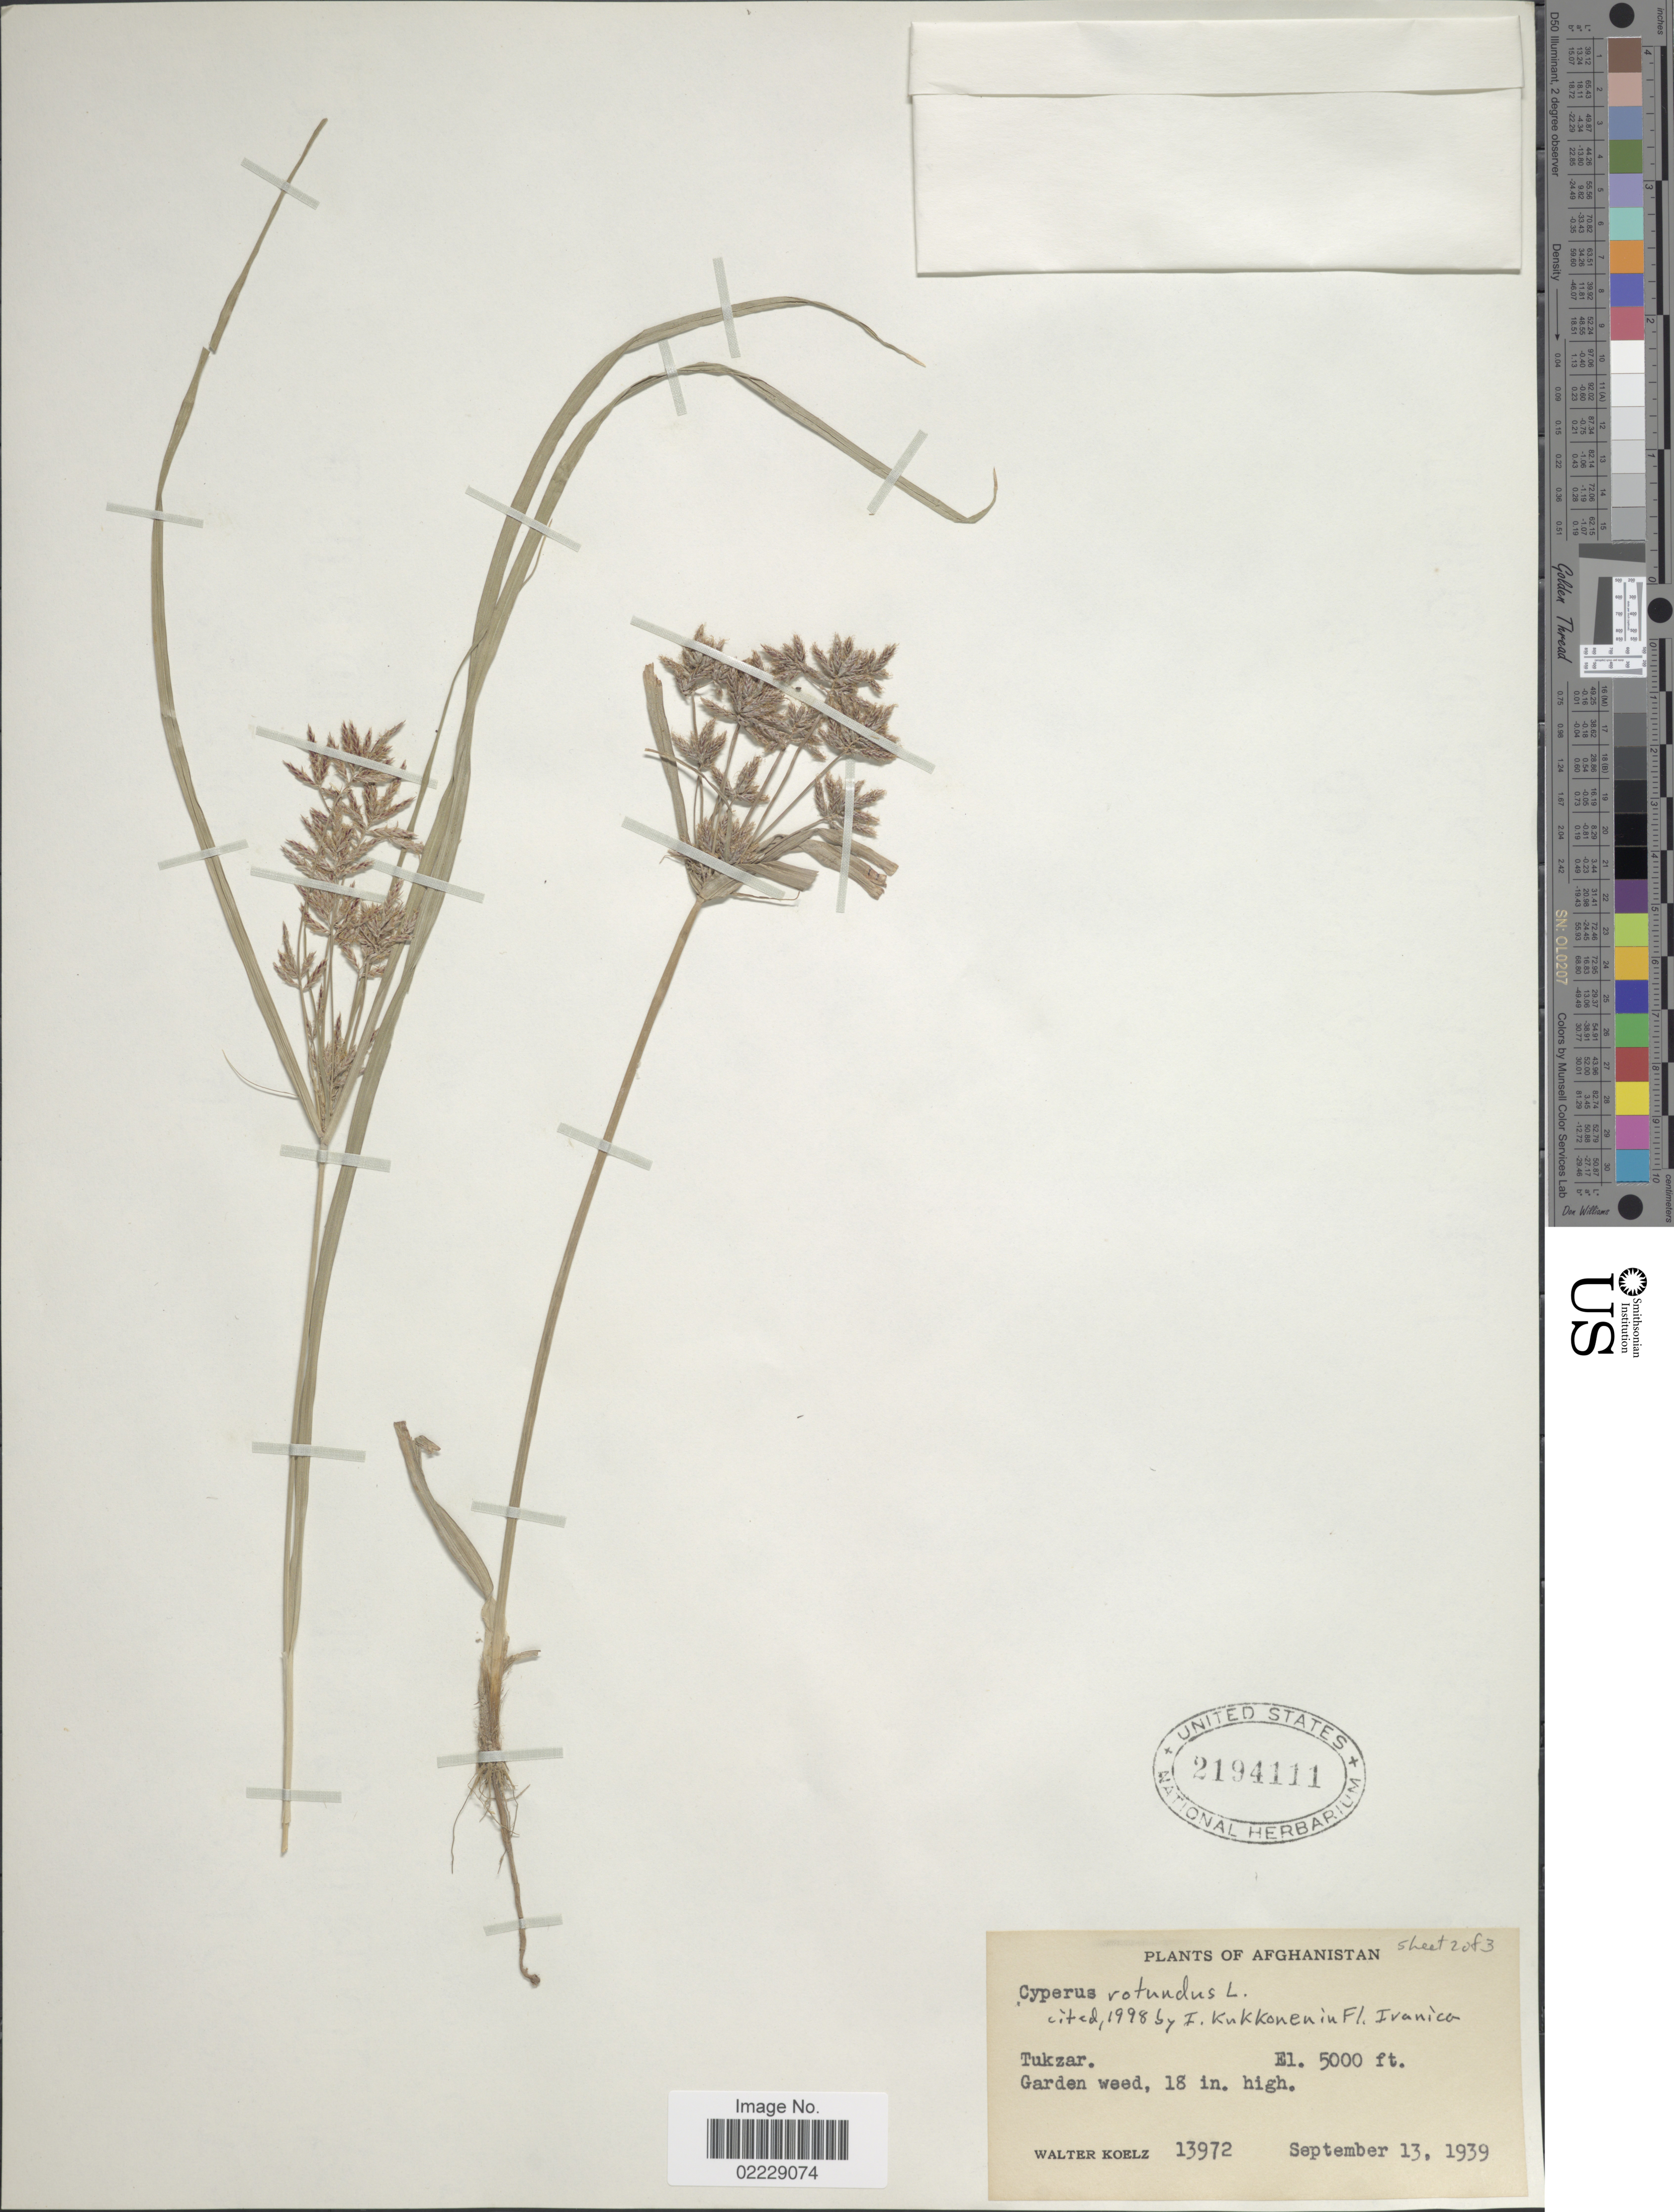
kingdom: Plantae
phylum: Tracheophyta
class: Liliopsida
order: Poales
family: Cyperaceae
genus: Cyperus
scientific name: Cyperus rotundus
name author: L.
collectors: W. N. Koelz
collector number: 13972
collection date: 1939-09-13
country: Afghanistan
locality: Tukzar, garden weed.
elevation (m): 1524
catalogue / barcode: US 2194111